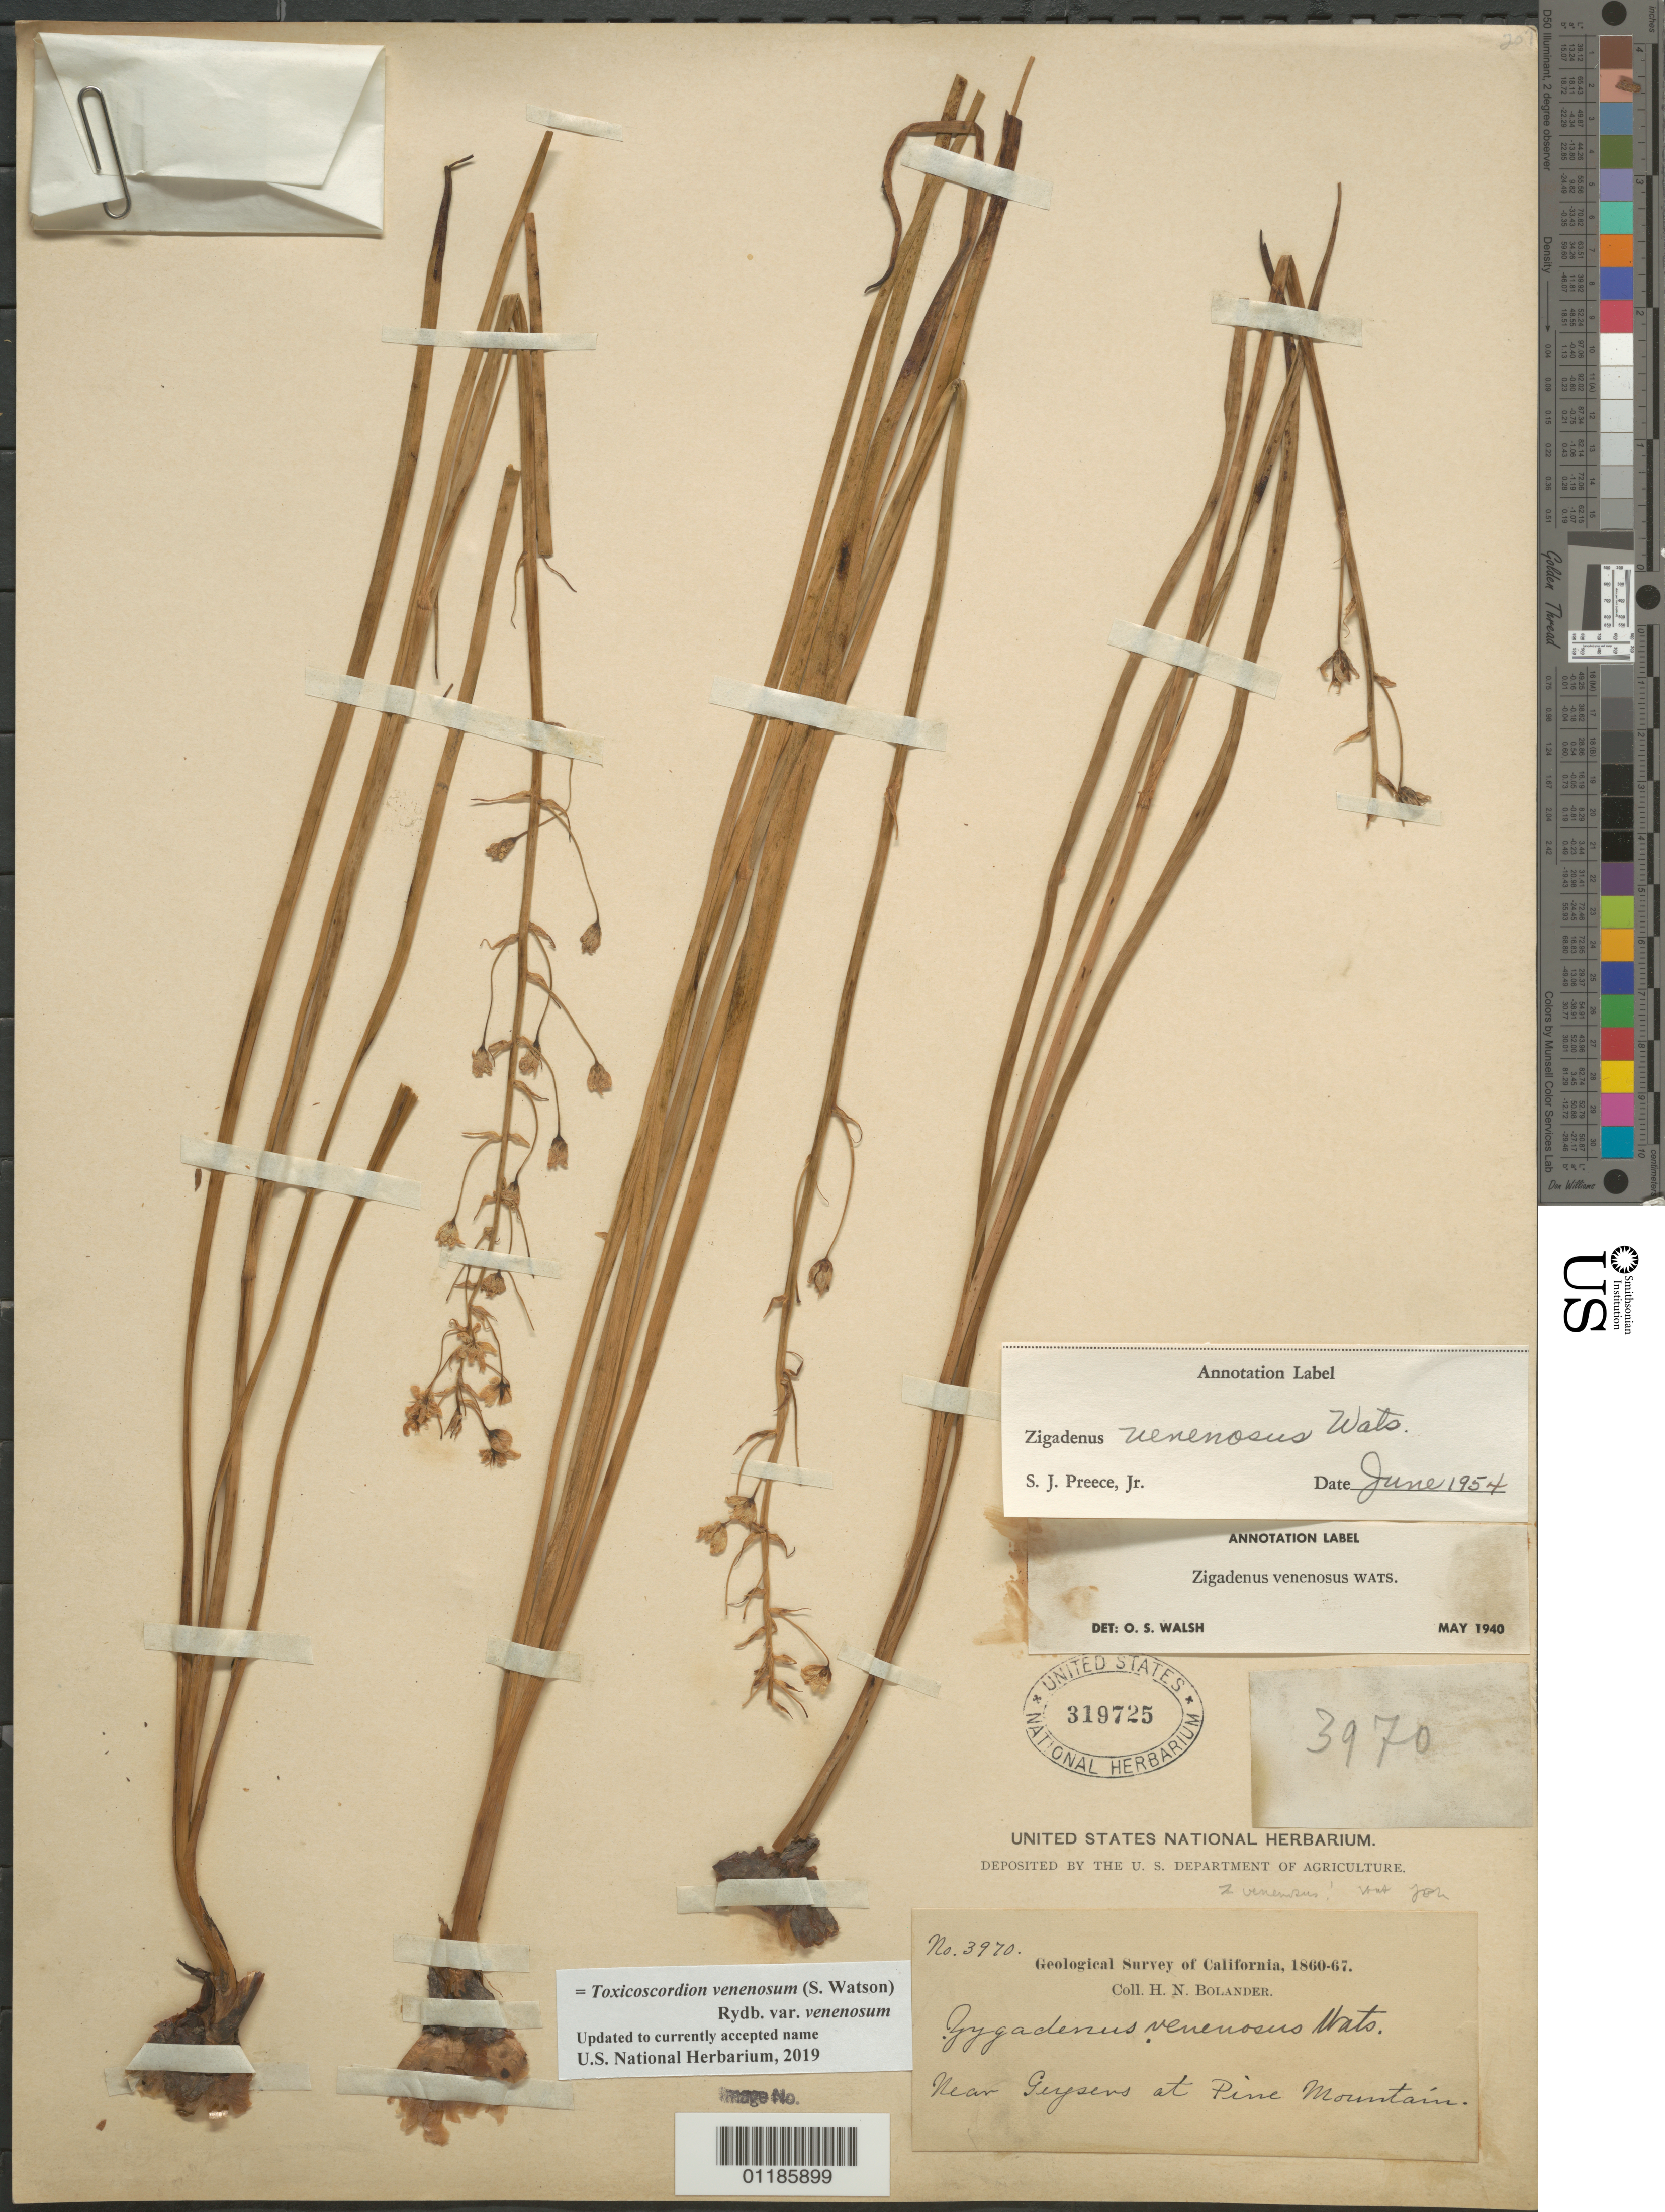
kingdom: Plantae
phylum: Tracheophyta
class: Liliopsida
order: Liliales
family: Melanthiaceae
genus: Toxicoscordion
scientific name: Toxicoscordion venenosum (S. Watson) Rydb. var. venenosum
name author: (S. Watson) Rydb.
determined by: Strong, Mark T., (BOT), Smithsonian Institution - National Museum of Natural History (UNITED STATES)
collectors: H. Bolander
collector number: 3970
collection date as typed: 1860 to -- -- 1867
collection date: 1860/1867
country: United States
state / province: California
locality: Near Geysers at Pine Mountain.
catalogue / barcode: US 319725